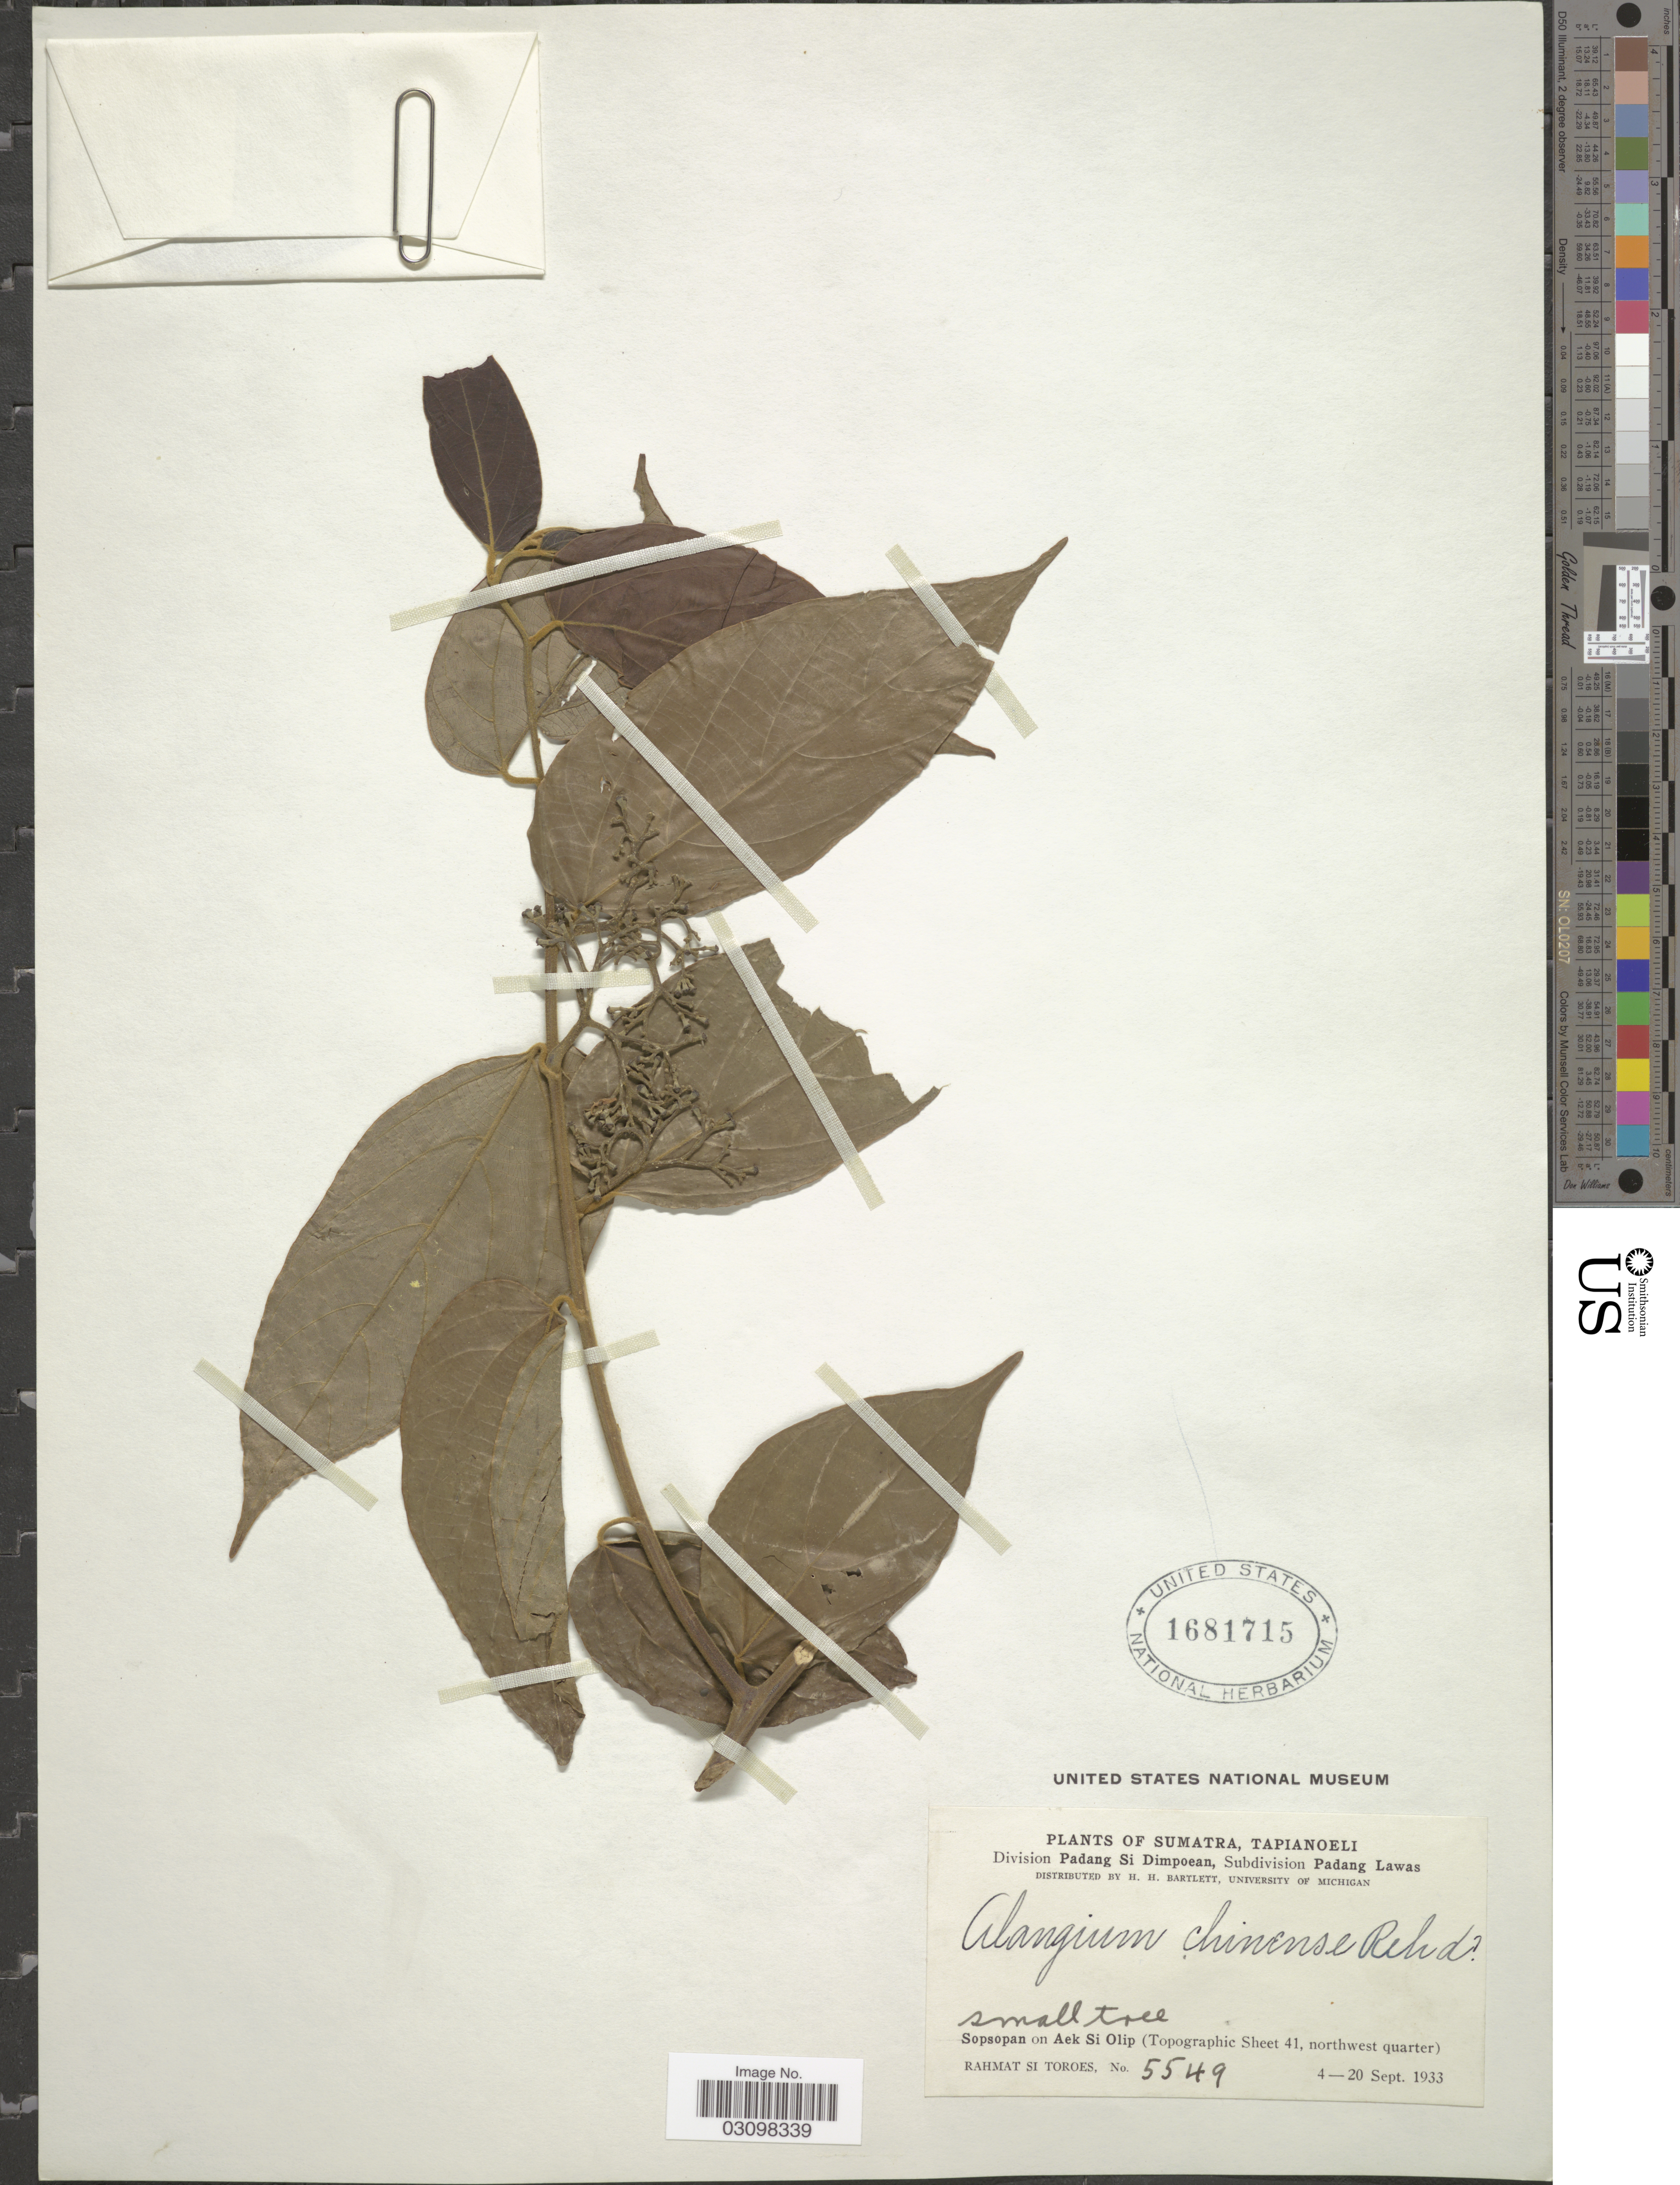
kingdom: Plantae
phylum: Tracheophyta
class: Magnoliopsida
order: Cornales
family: Cornaceae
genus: Alangium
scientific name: Alangium chinense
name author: (Harms) Rehder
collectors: Rahmat Si Boeea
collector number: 5549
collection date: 1933-09-04/1933-09-20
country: Indonesia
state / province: Sumatra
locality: Tapianoeli. Division Padang Si Dimpoean, Subdivision Padang Lawas. Sopsopan on Aek Si Olip (Topographic Sheet 41, northwest quarter).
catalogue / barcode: US 1681715